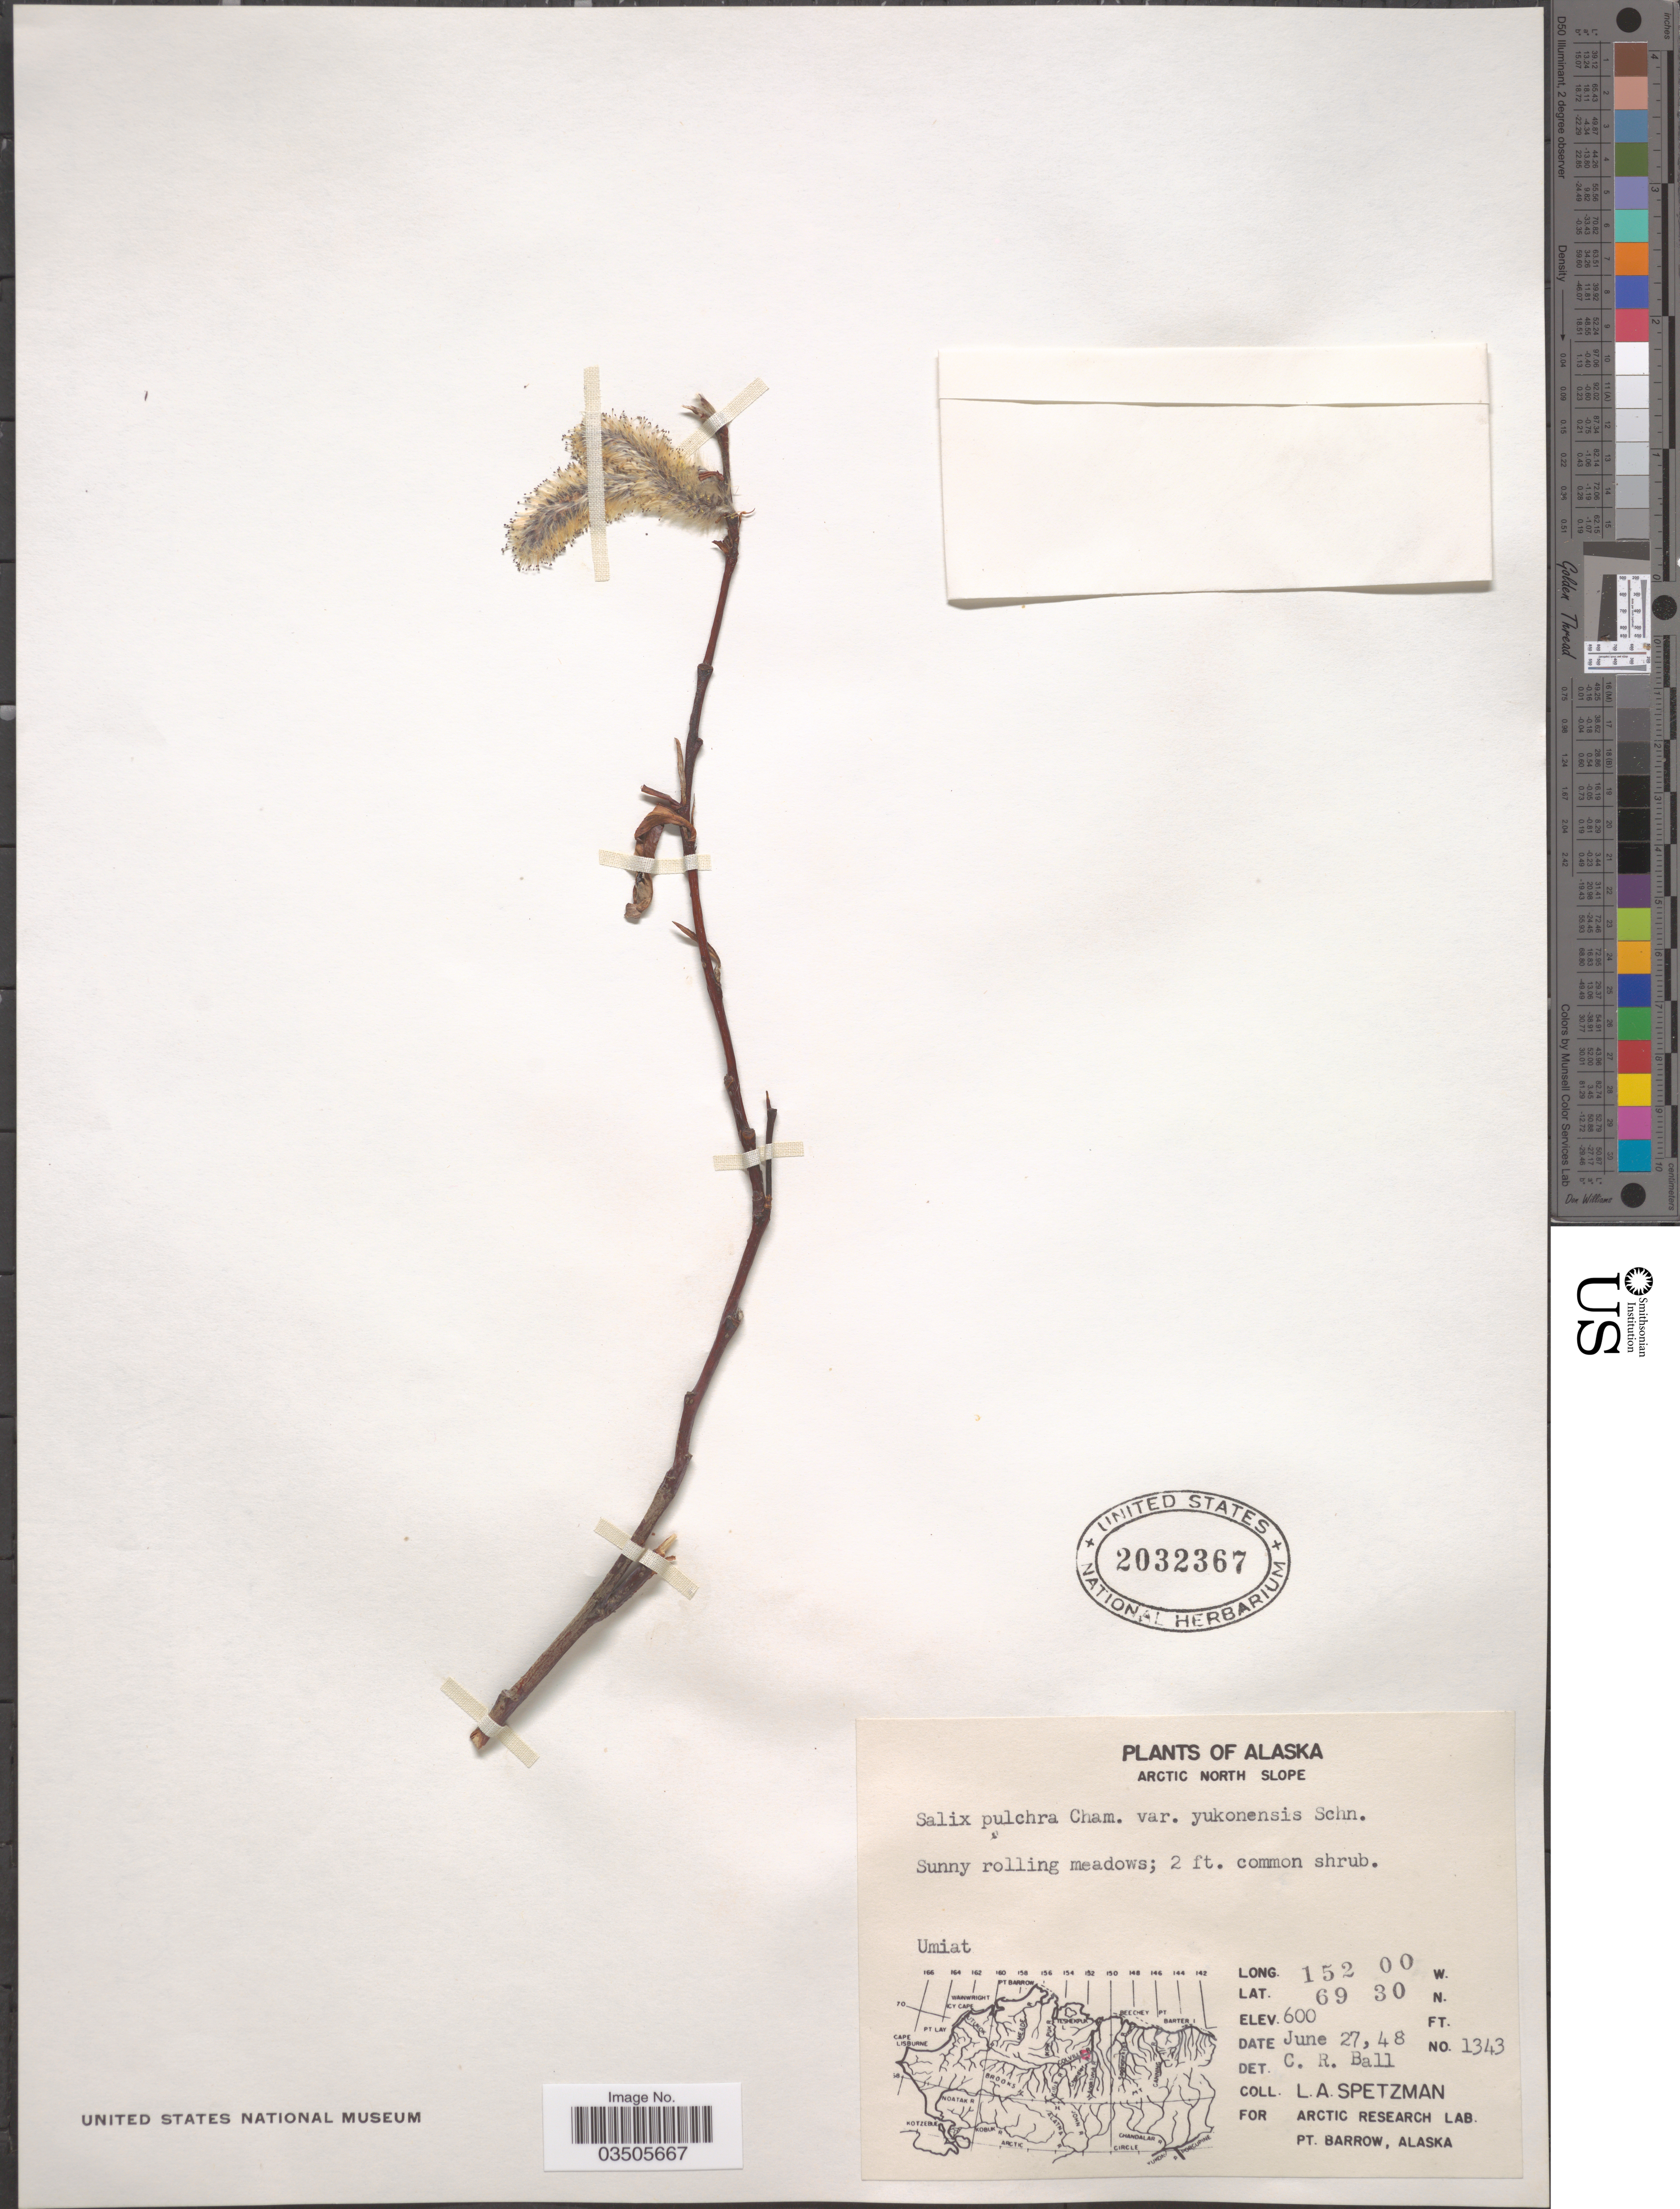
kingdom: Plantae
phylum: Tracheophyta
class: Magnoliopsida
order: Malpighiales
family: Salicaceae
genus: Salix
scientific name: Salix pulchra var. yukonensis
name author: C.K. Schneid.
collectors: L. Spetzman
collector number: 1343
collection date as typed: Transcribed d/m/y: 27/6/48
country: United States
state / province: Alaska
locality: Arctic North Slope. Umiat.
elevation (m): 183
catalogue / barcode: US 2032367